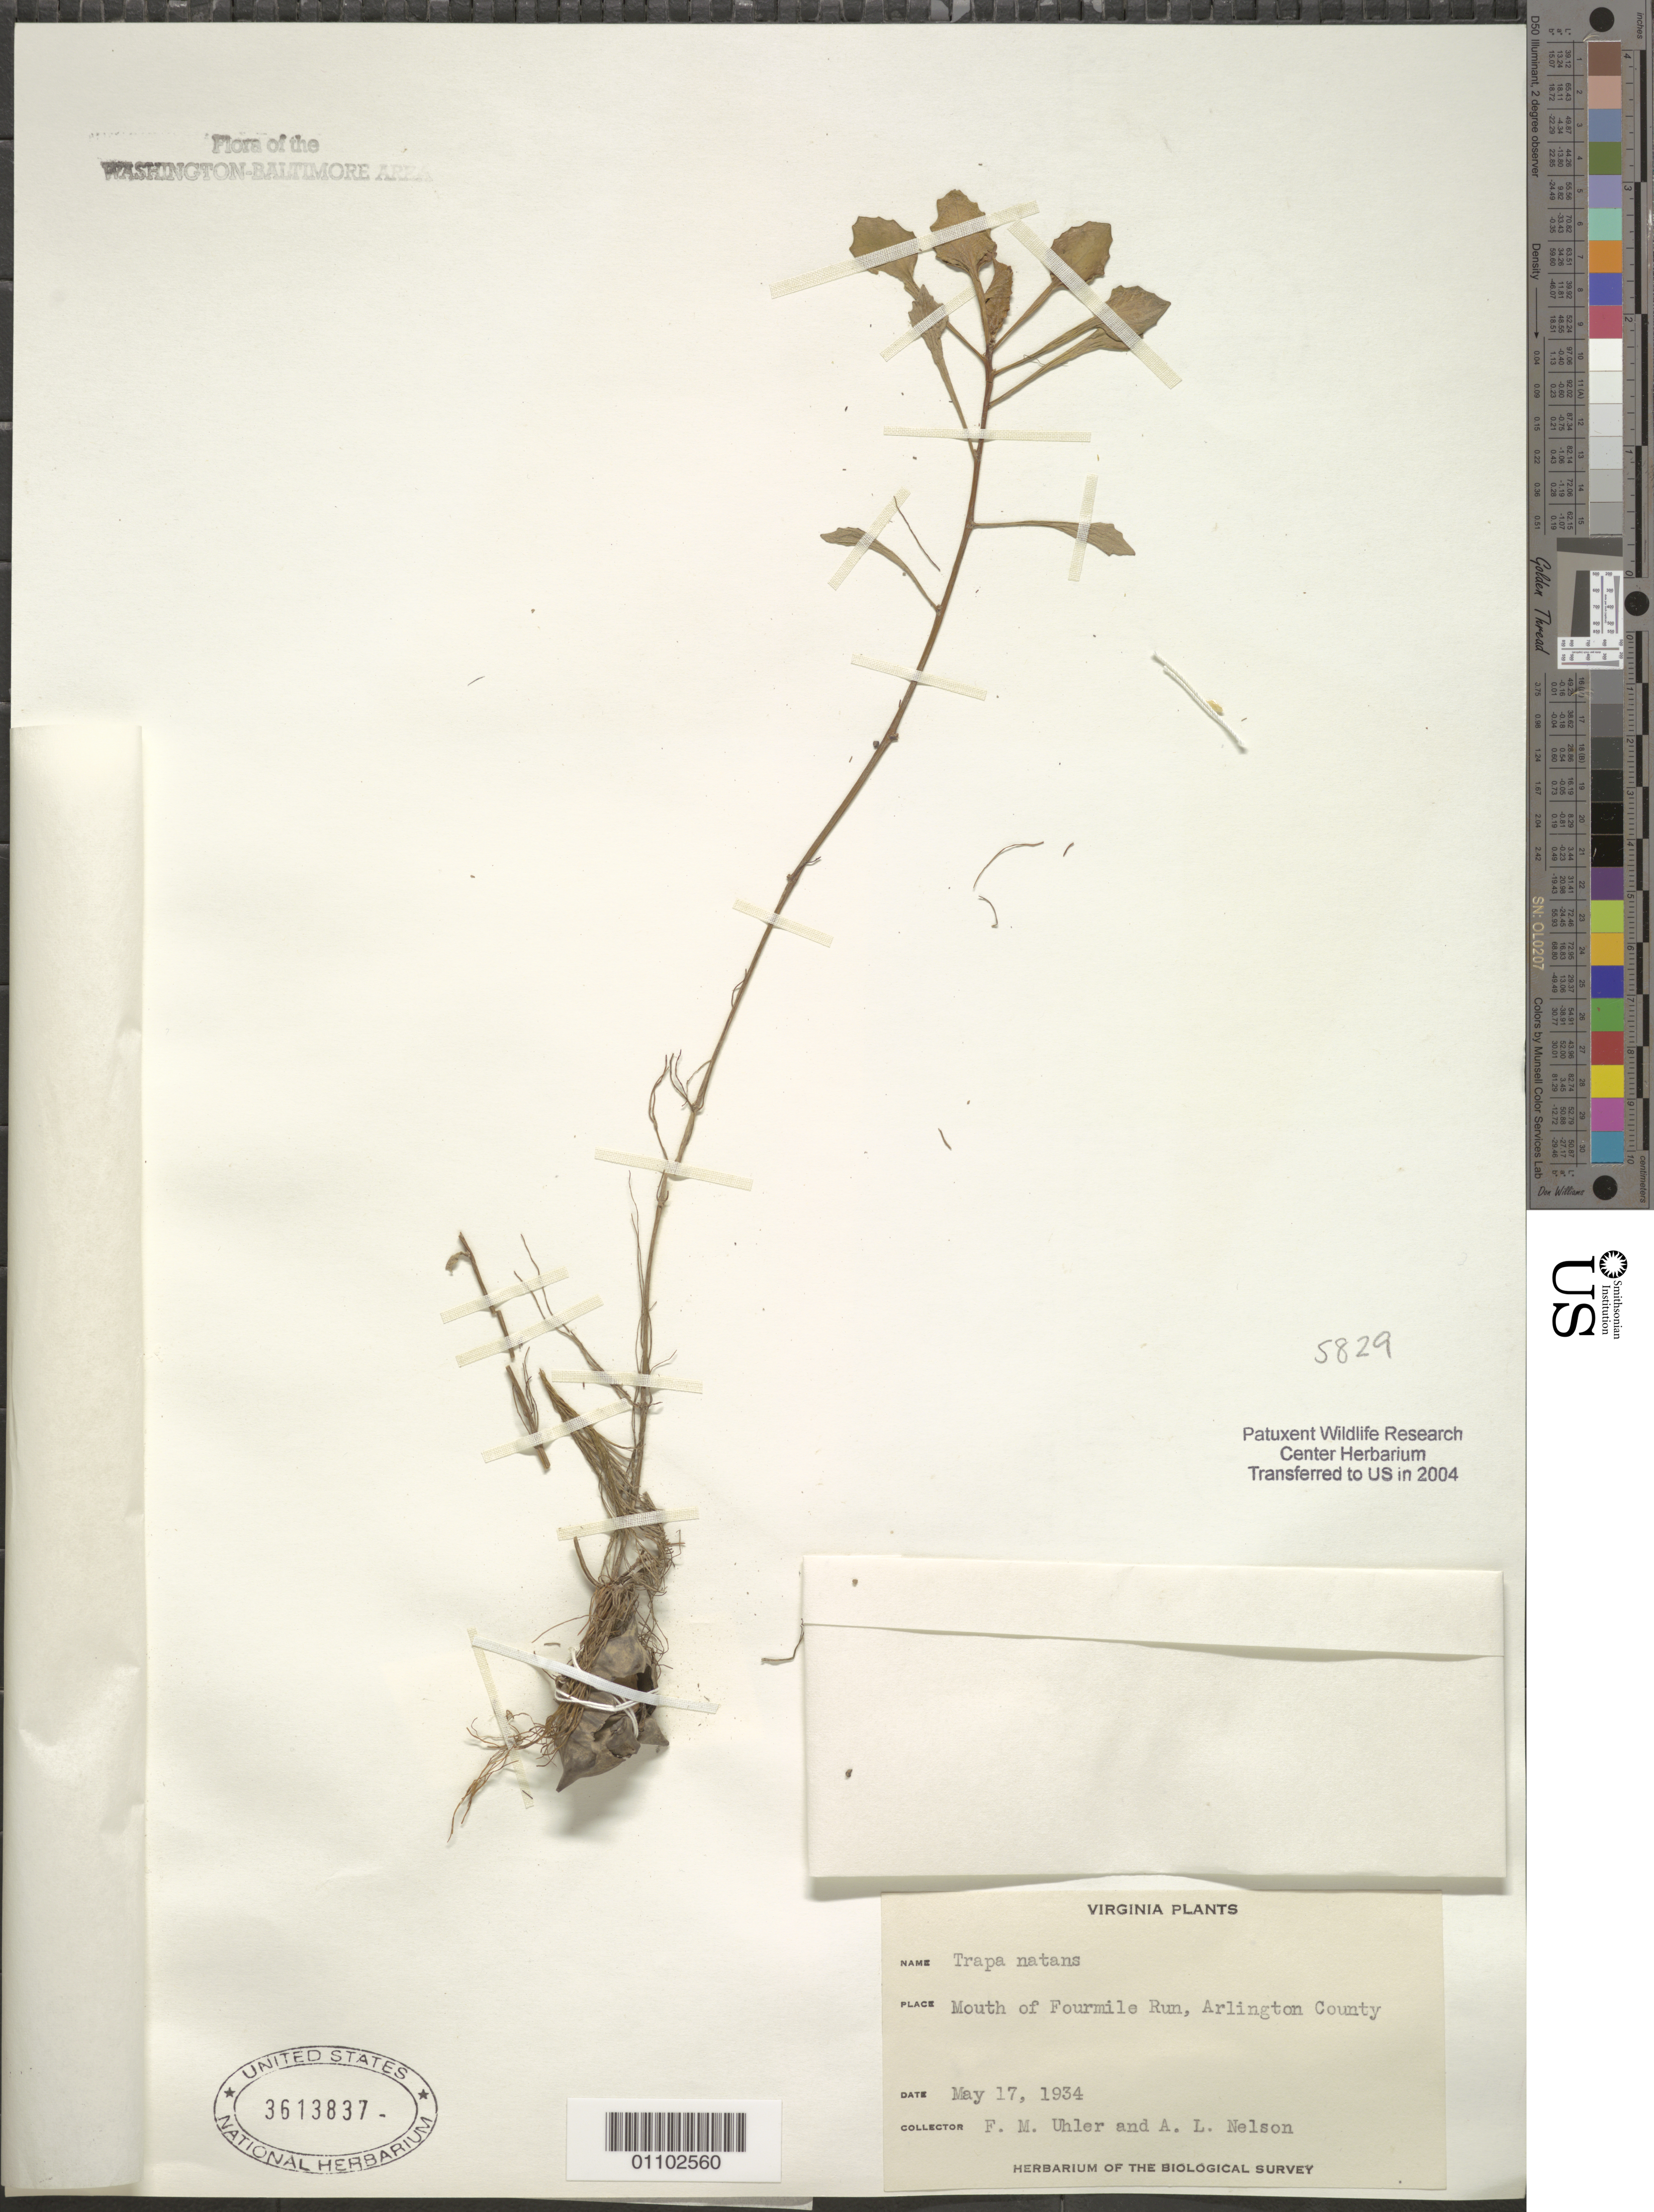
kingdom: Plantae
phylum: Tracheophyta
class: Magnoliopsida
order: Myrtales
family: Lythraceae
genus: Trapa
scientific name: Trapa natans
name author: L.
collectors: F. M. Uhler & A. L. Nelson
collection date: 1934-05-17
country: United States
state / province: Virginia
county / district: Arlington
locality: Mouth of Four Mile Run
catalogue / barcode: US 3613837